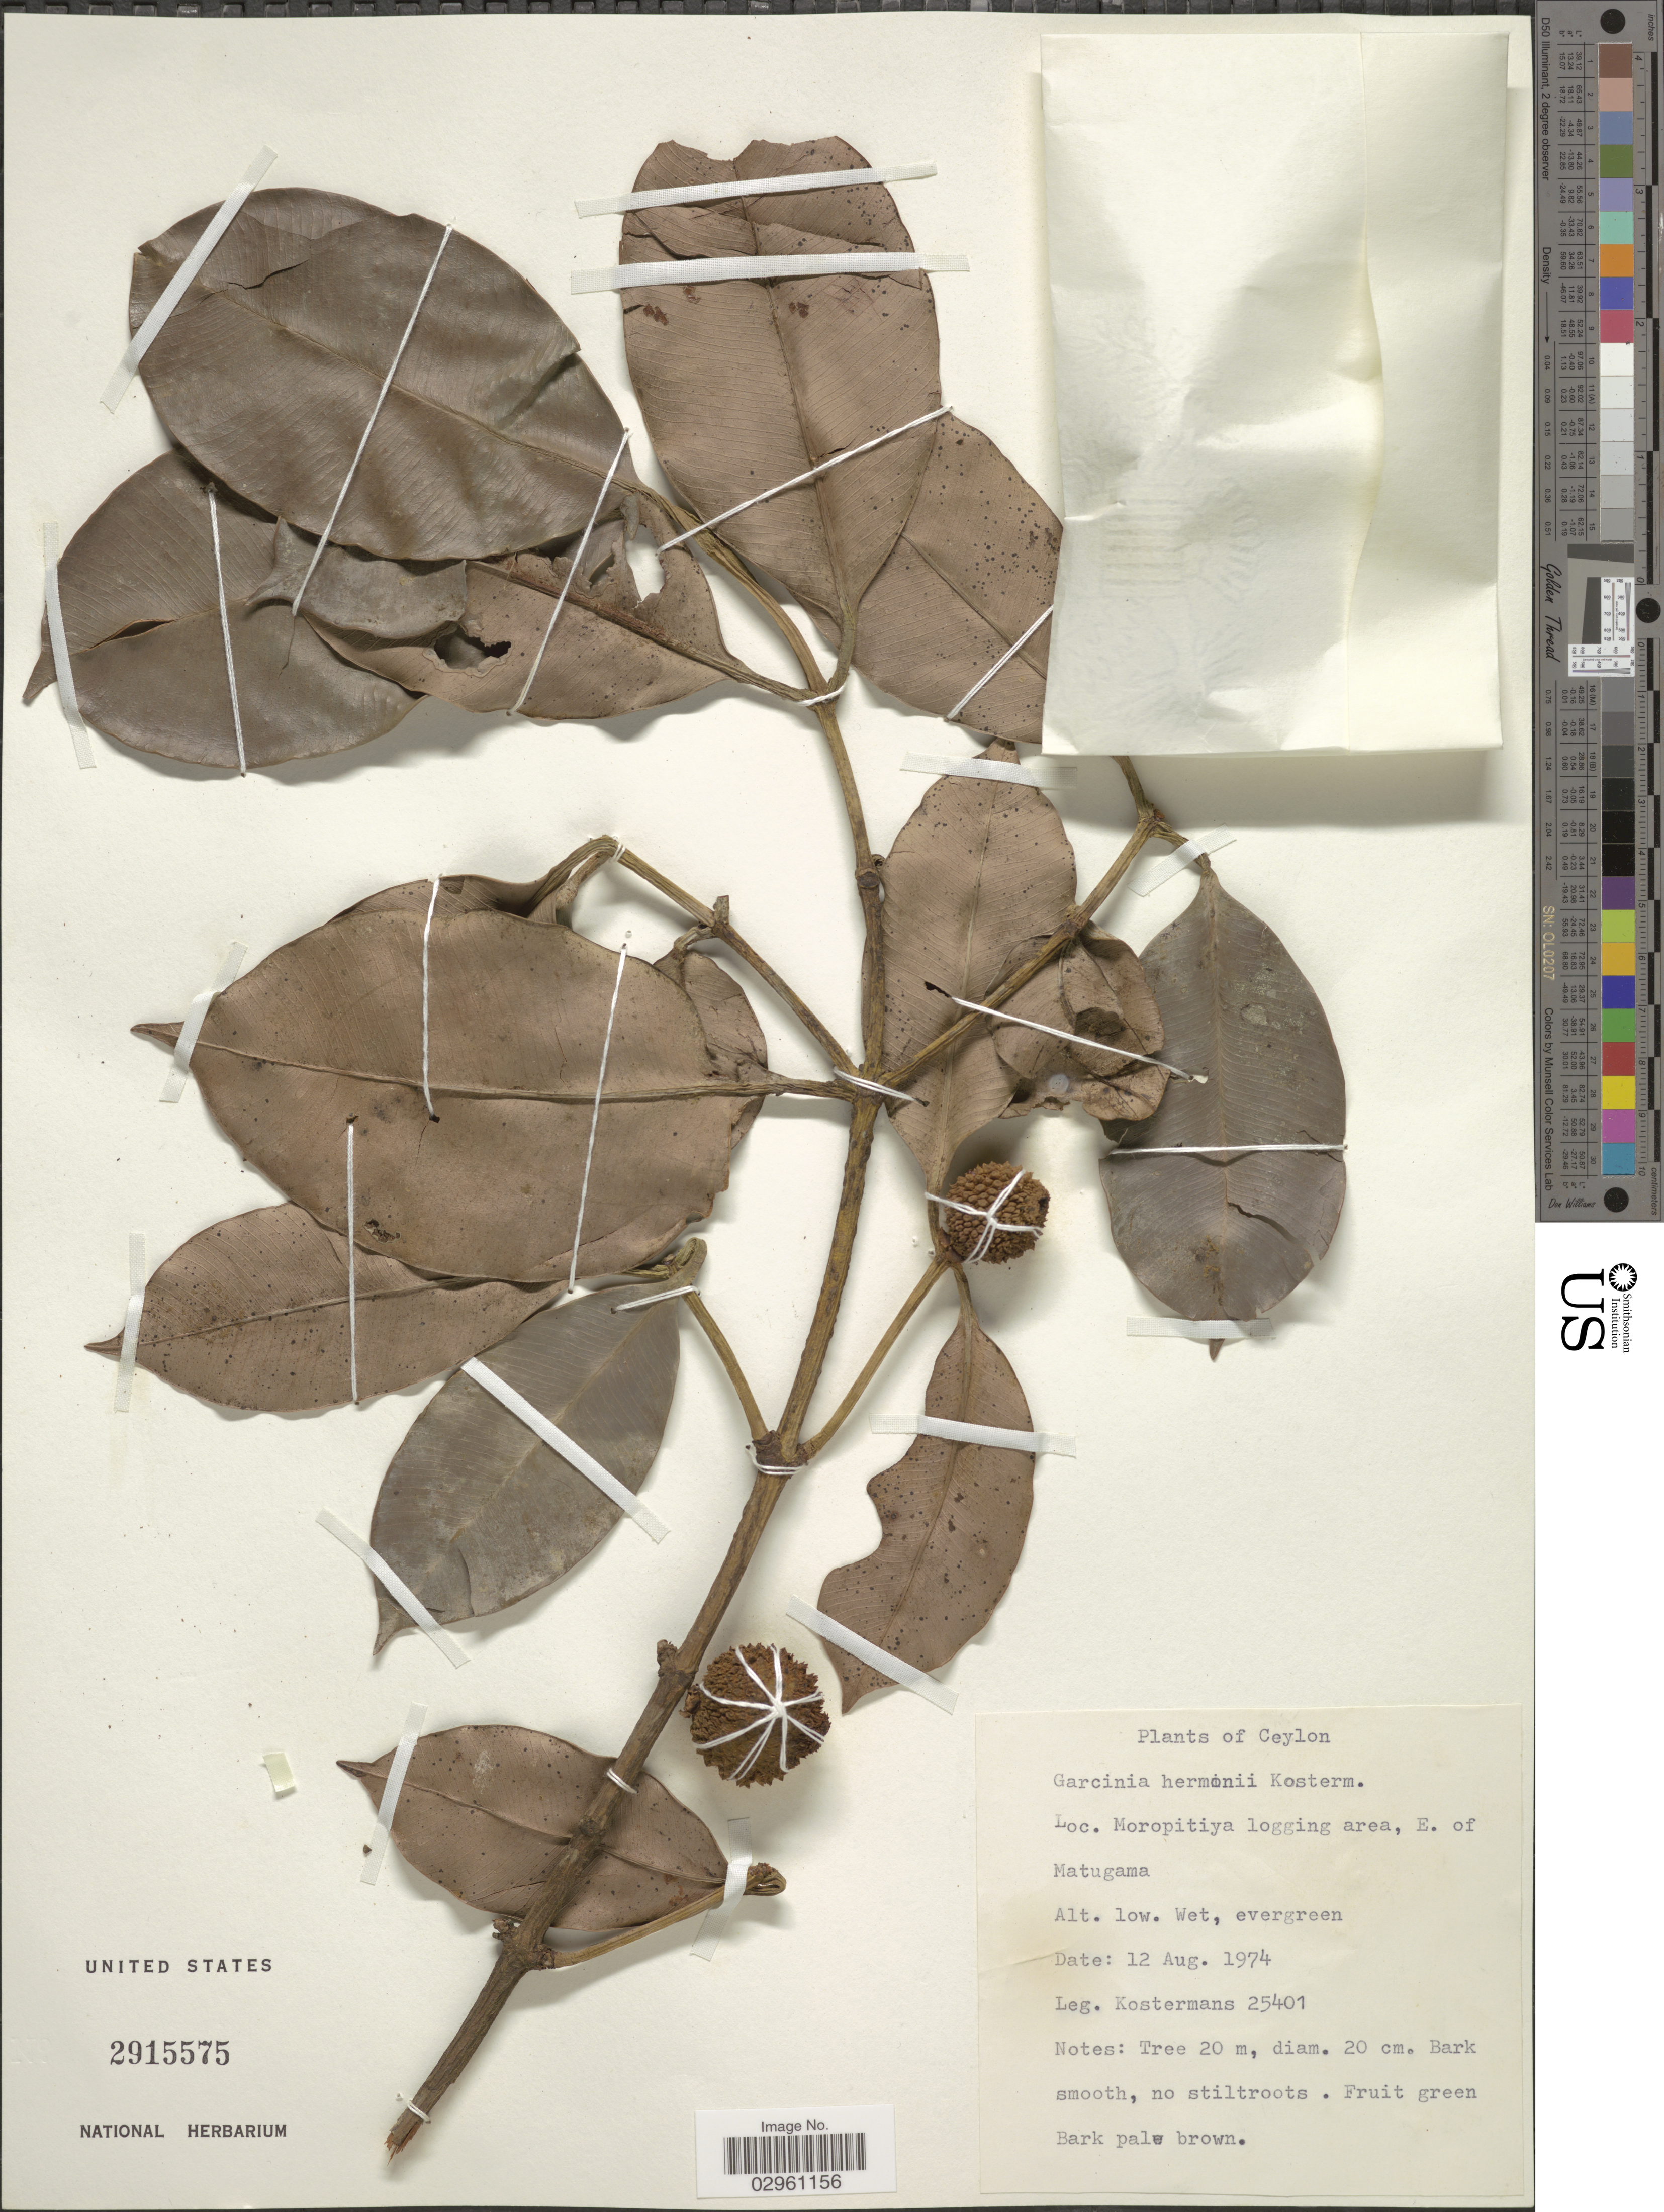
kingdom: Plantae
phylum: Tracheophyta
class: Magnoliopsida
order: Malpighiales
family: Clusiaceae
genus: Garcinia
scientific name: Garcinia hermonii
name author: Kosterm.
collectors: Kostermans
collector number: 25401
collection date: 1974-08-12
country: Sri Lanka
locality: Ceylon. Moropitiya logging area, E. of Matugama.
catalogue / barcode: US 2915575